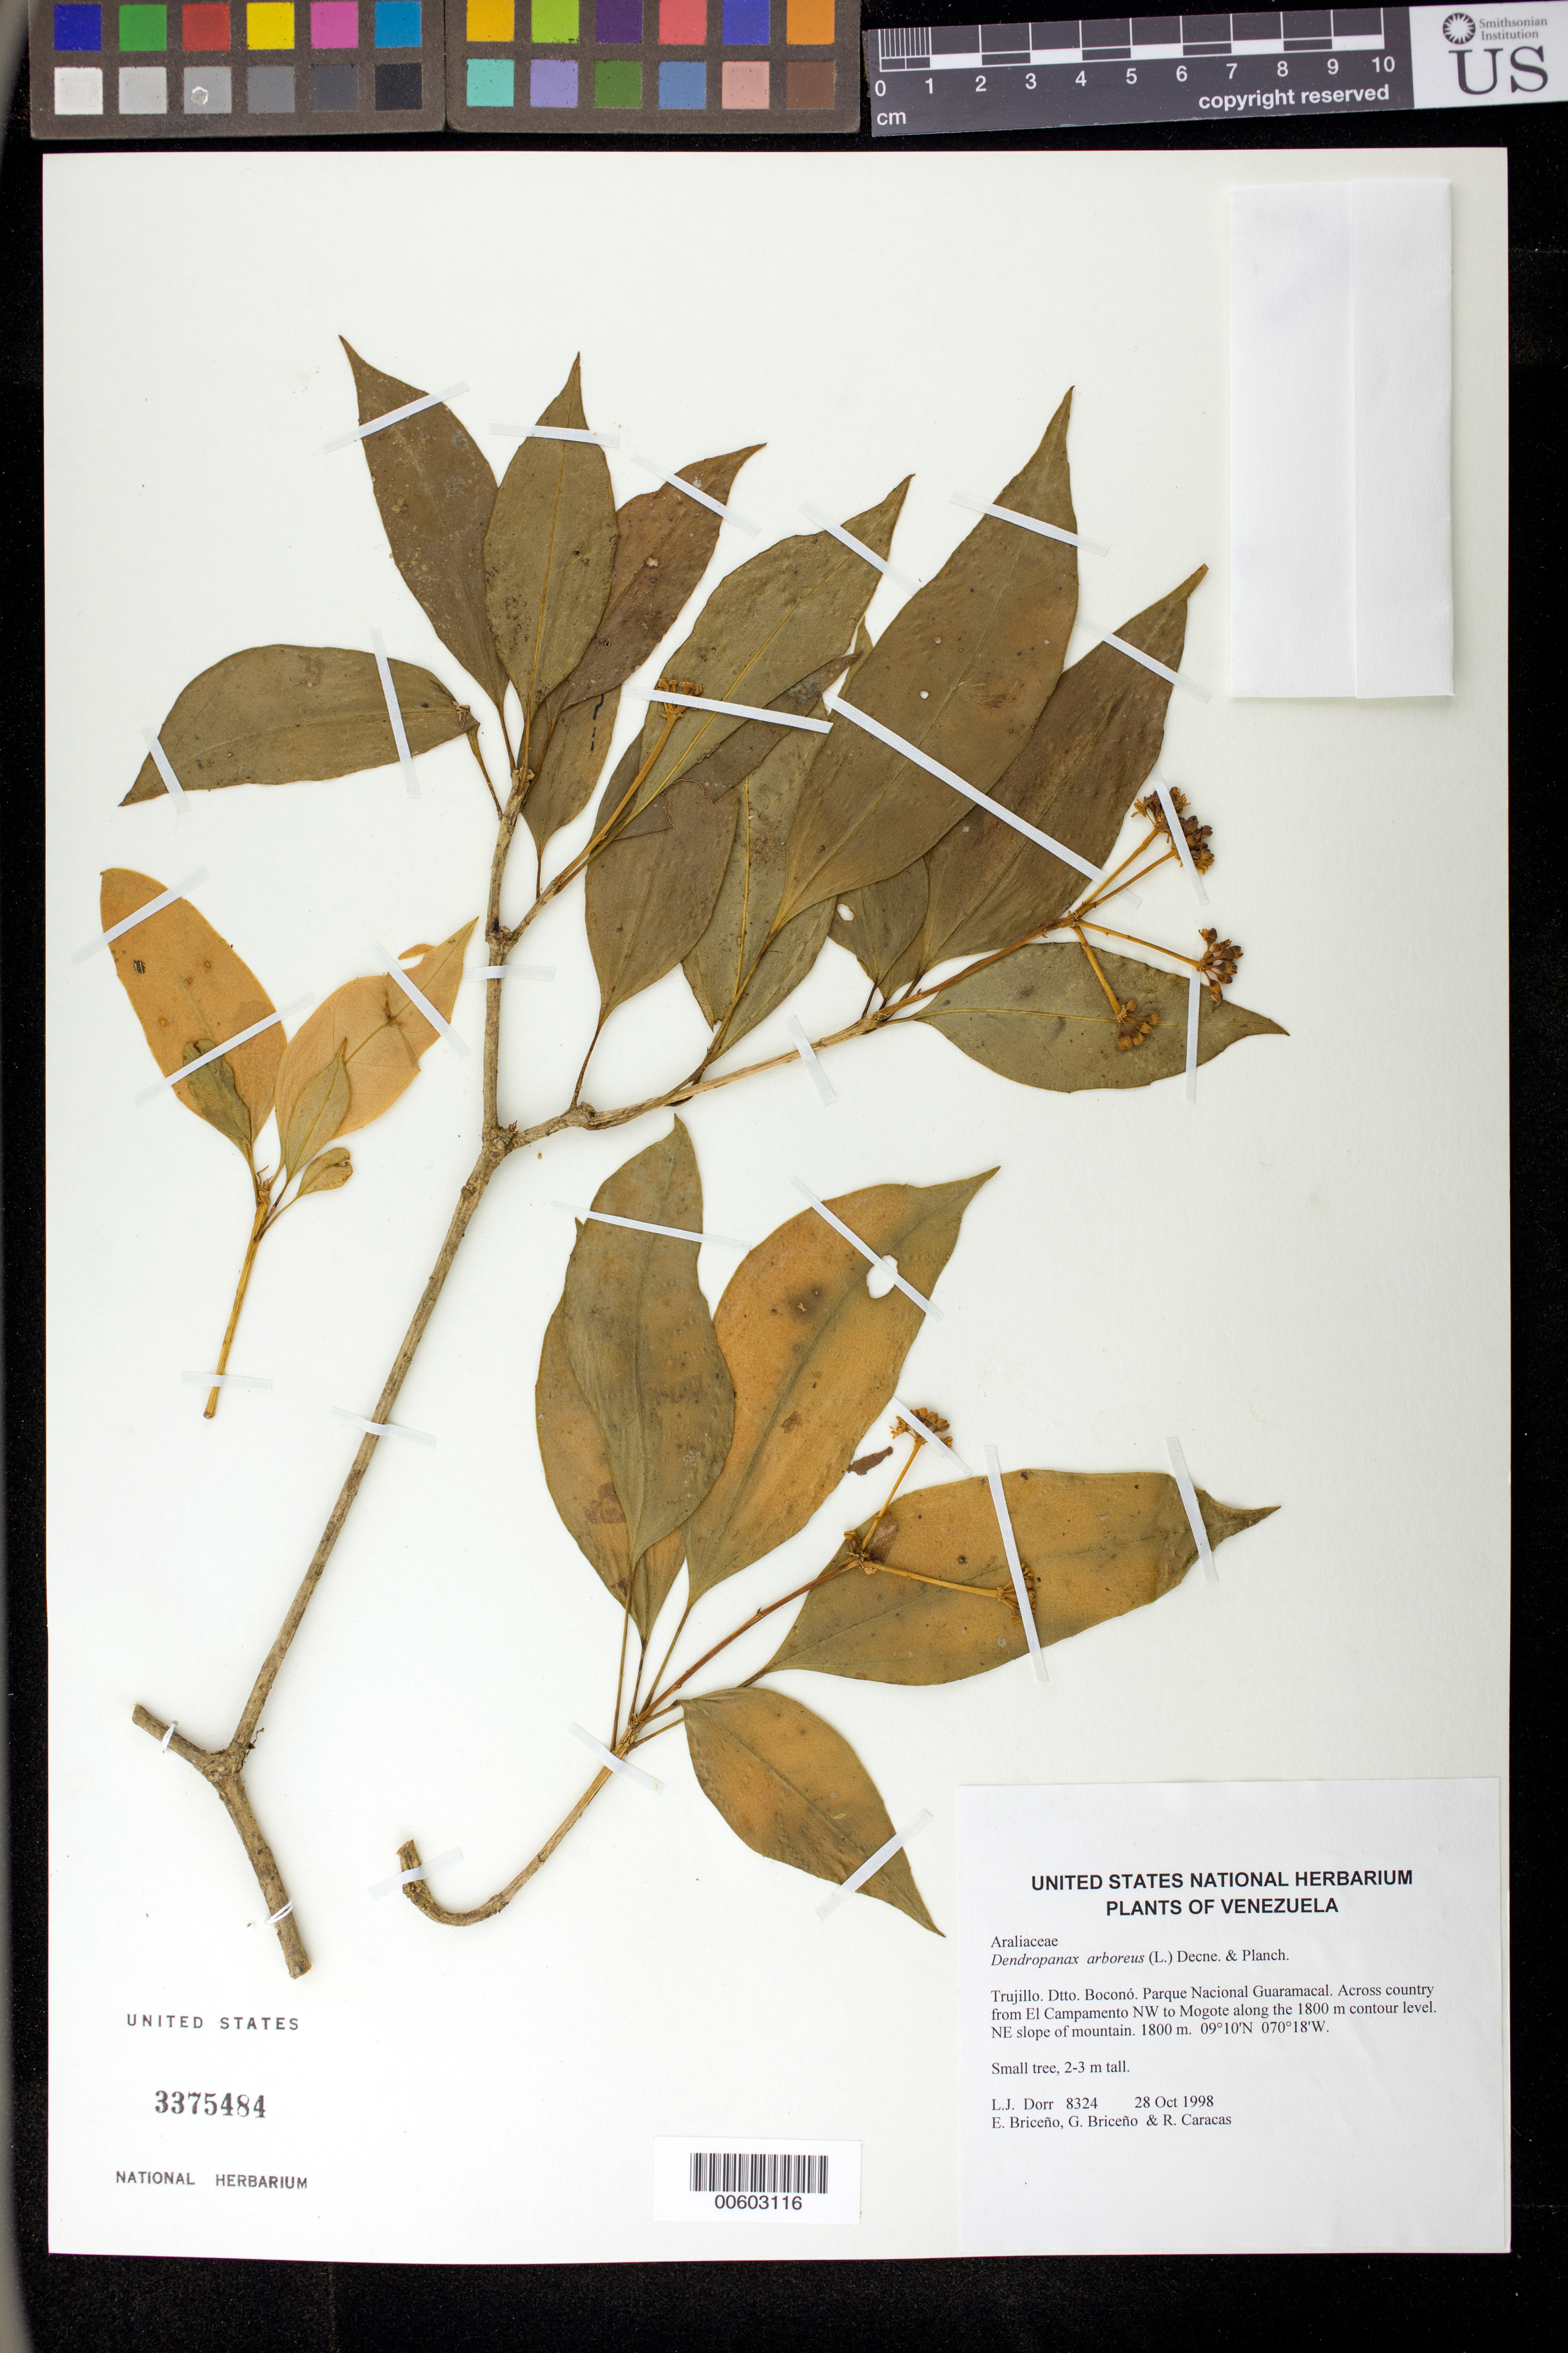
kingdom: Plantae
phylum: Tracheophyta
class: Magnoliopsida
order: Apiales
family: Araliaceae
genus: Dendropanax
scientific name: Dendropanax arboreus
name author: (L.) Decne. & Planch.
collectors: L. J. Dorr, E. Briceño, G. Briceño & R. Caracas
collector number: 8324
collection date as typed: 28 Oct 1998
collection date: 1998-10-28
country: Venezuela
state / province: Trujillo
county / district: Boconó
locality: Parque Nacional Guaramacal. Across country from El Campamento NW to Mogote along the 1800 m contour level. NE slope of mountain.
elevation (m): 1800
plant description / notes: CTES, K, MO, PORT, US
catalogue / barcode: US 3375484